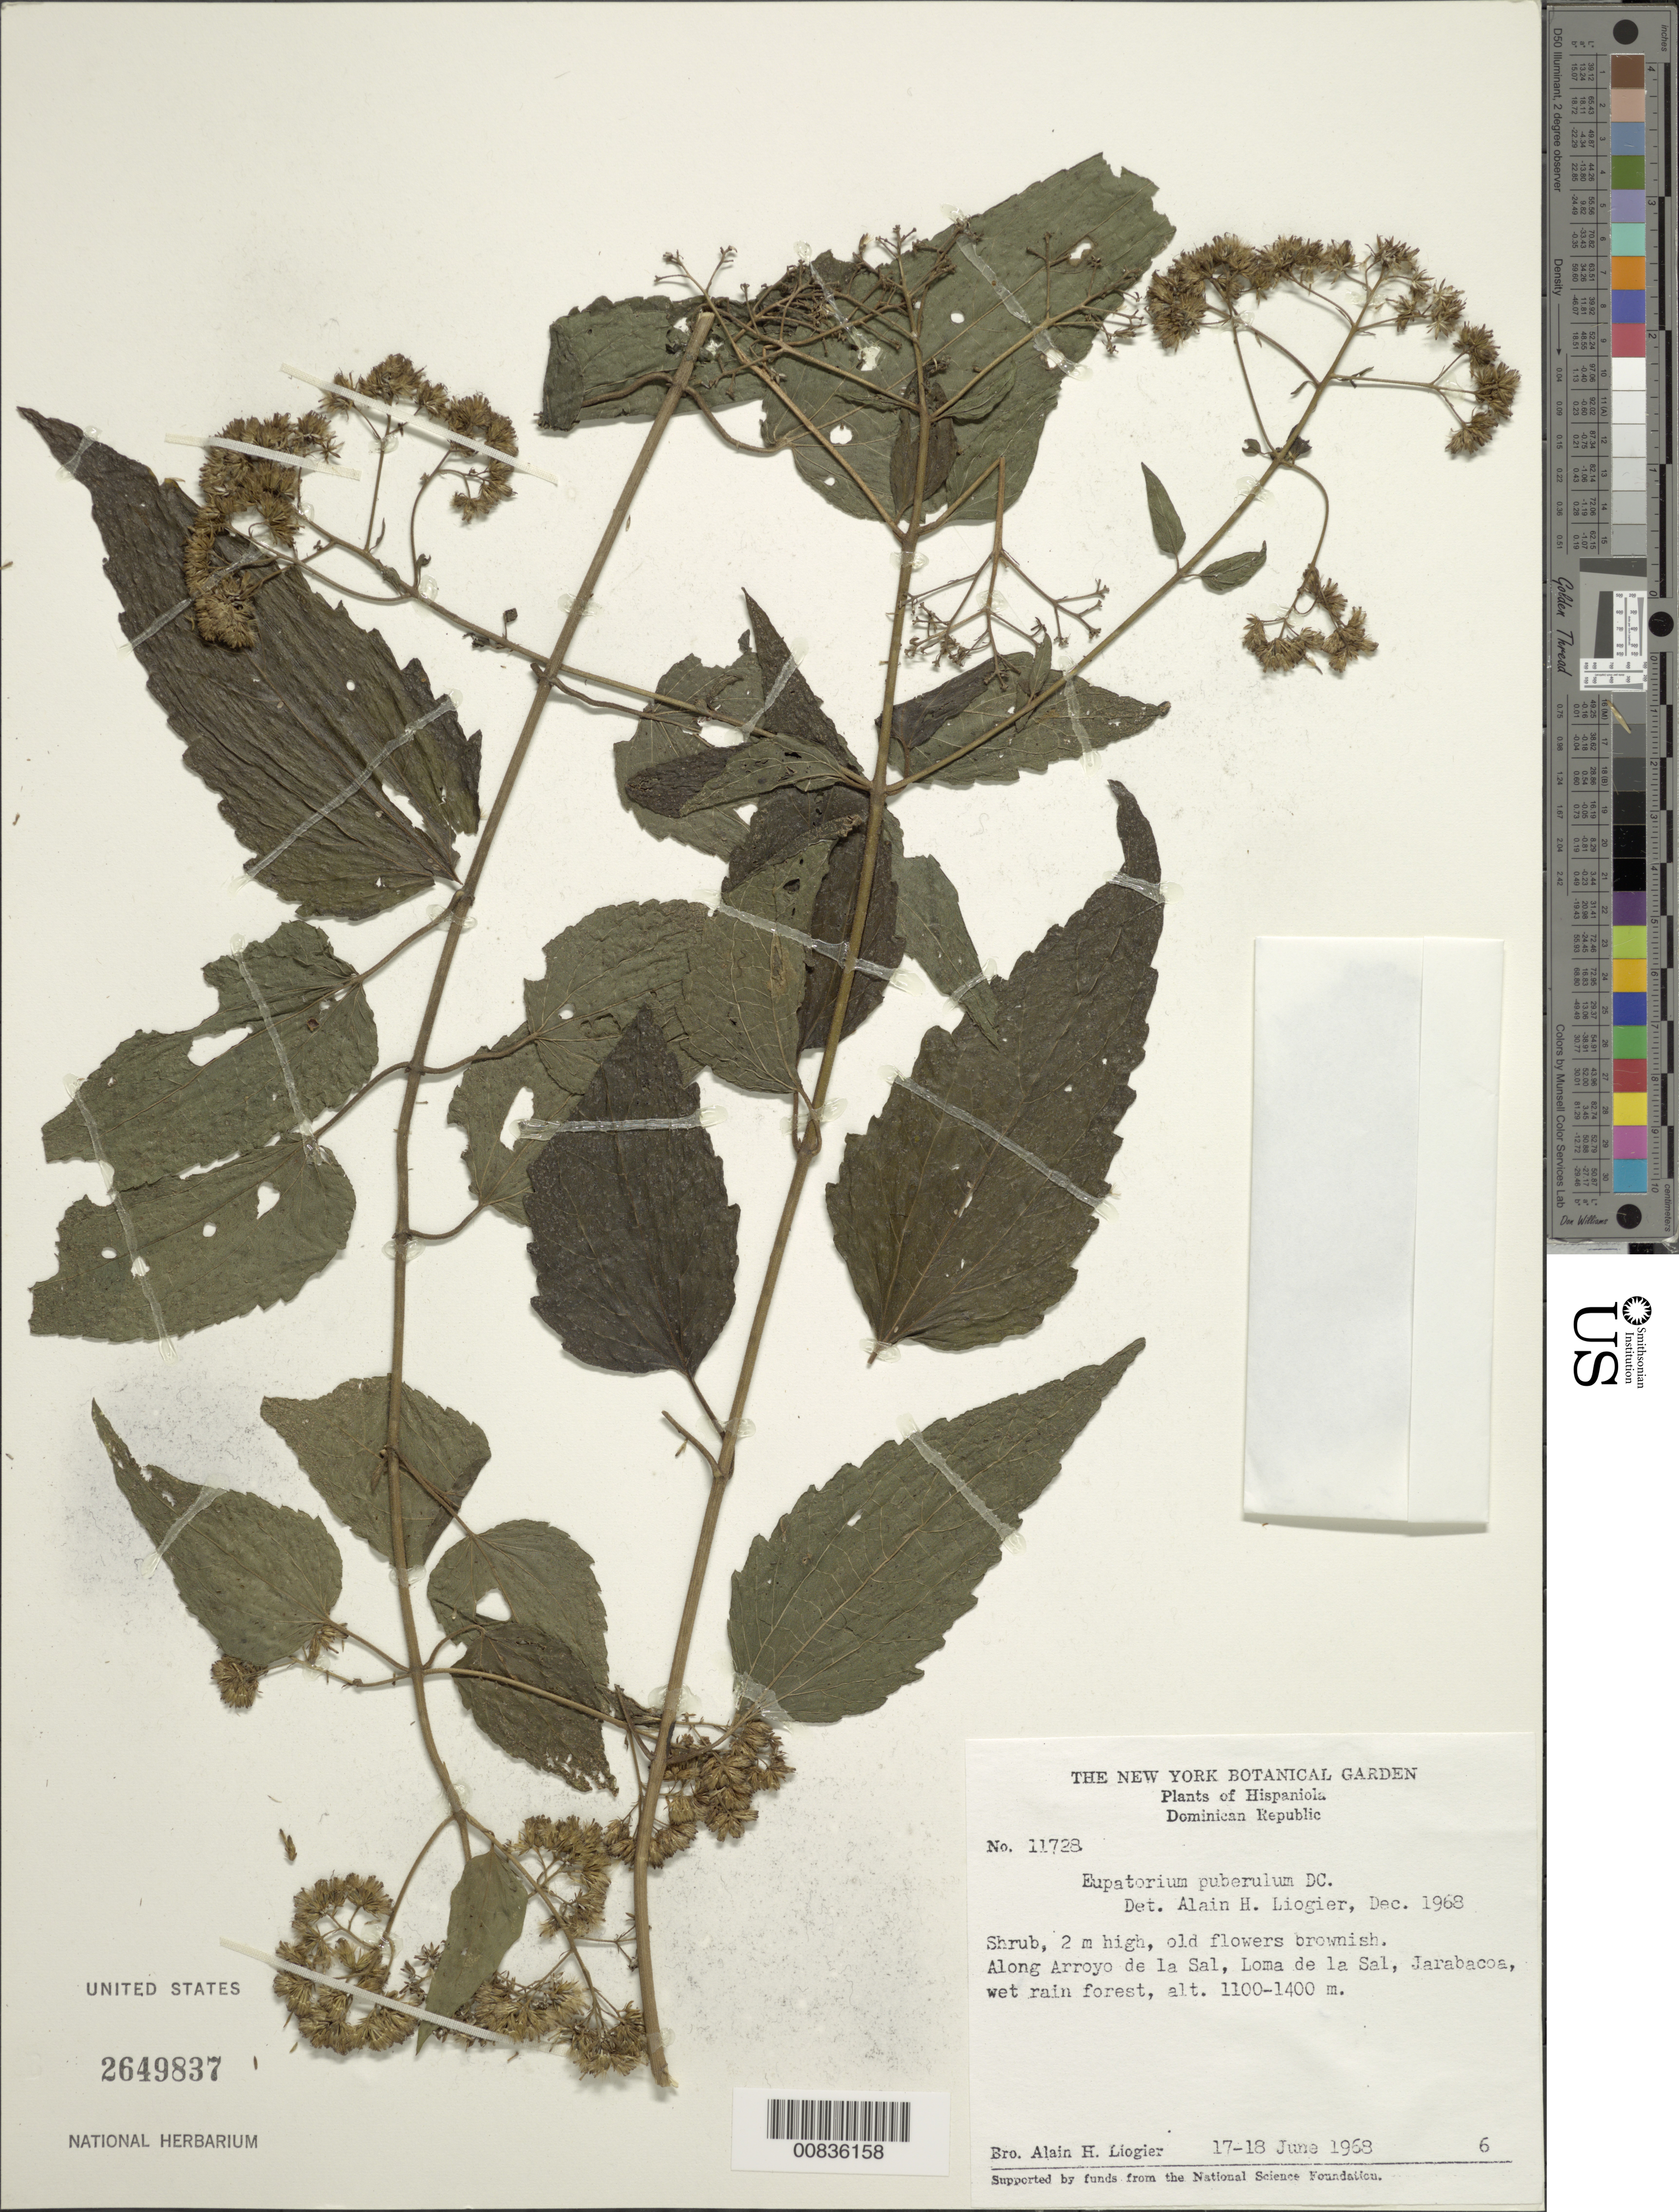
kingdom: Plantae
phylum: Tracheophyta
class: Magnoliopsida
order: Asterales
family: Asteraceae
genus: Koanophyllon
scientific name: Koanophyllon puberulum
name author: (DC.) R.M. King & H. Rob.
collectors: A. H. Liogier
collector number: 11728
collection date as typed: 17 Jun 1968 to 18 Jun 1968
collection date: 1968-06-17/1968-06-18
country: Dominican Republic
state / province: La Vega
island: Hispaniola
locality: Arroyo de la Sal, Loma de la Sal, Jarabacoa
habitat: Along arroyo in wet rain forest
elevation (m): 1100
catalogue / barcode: US 2649837